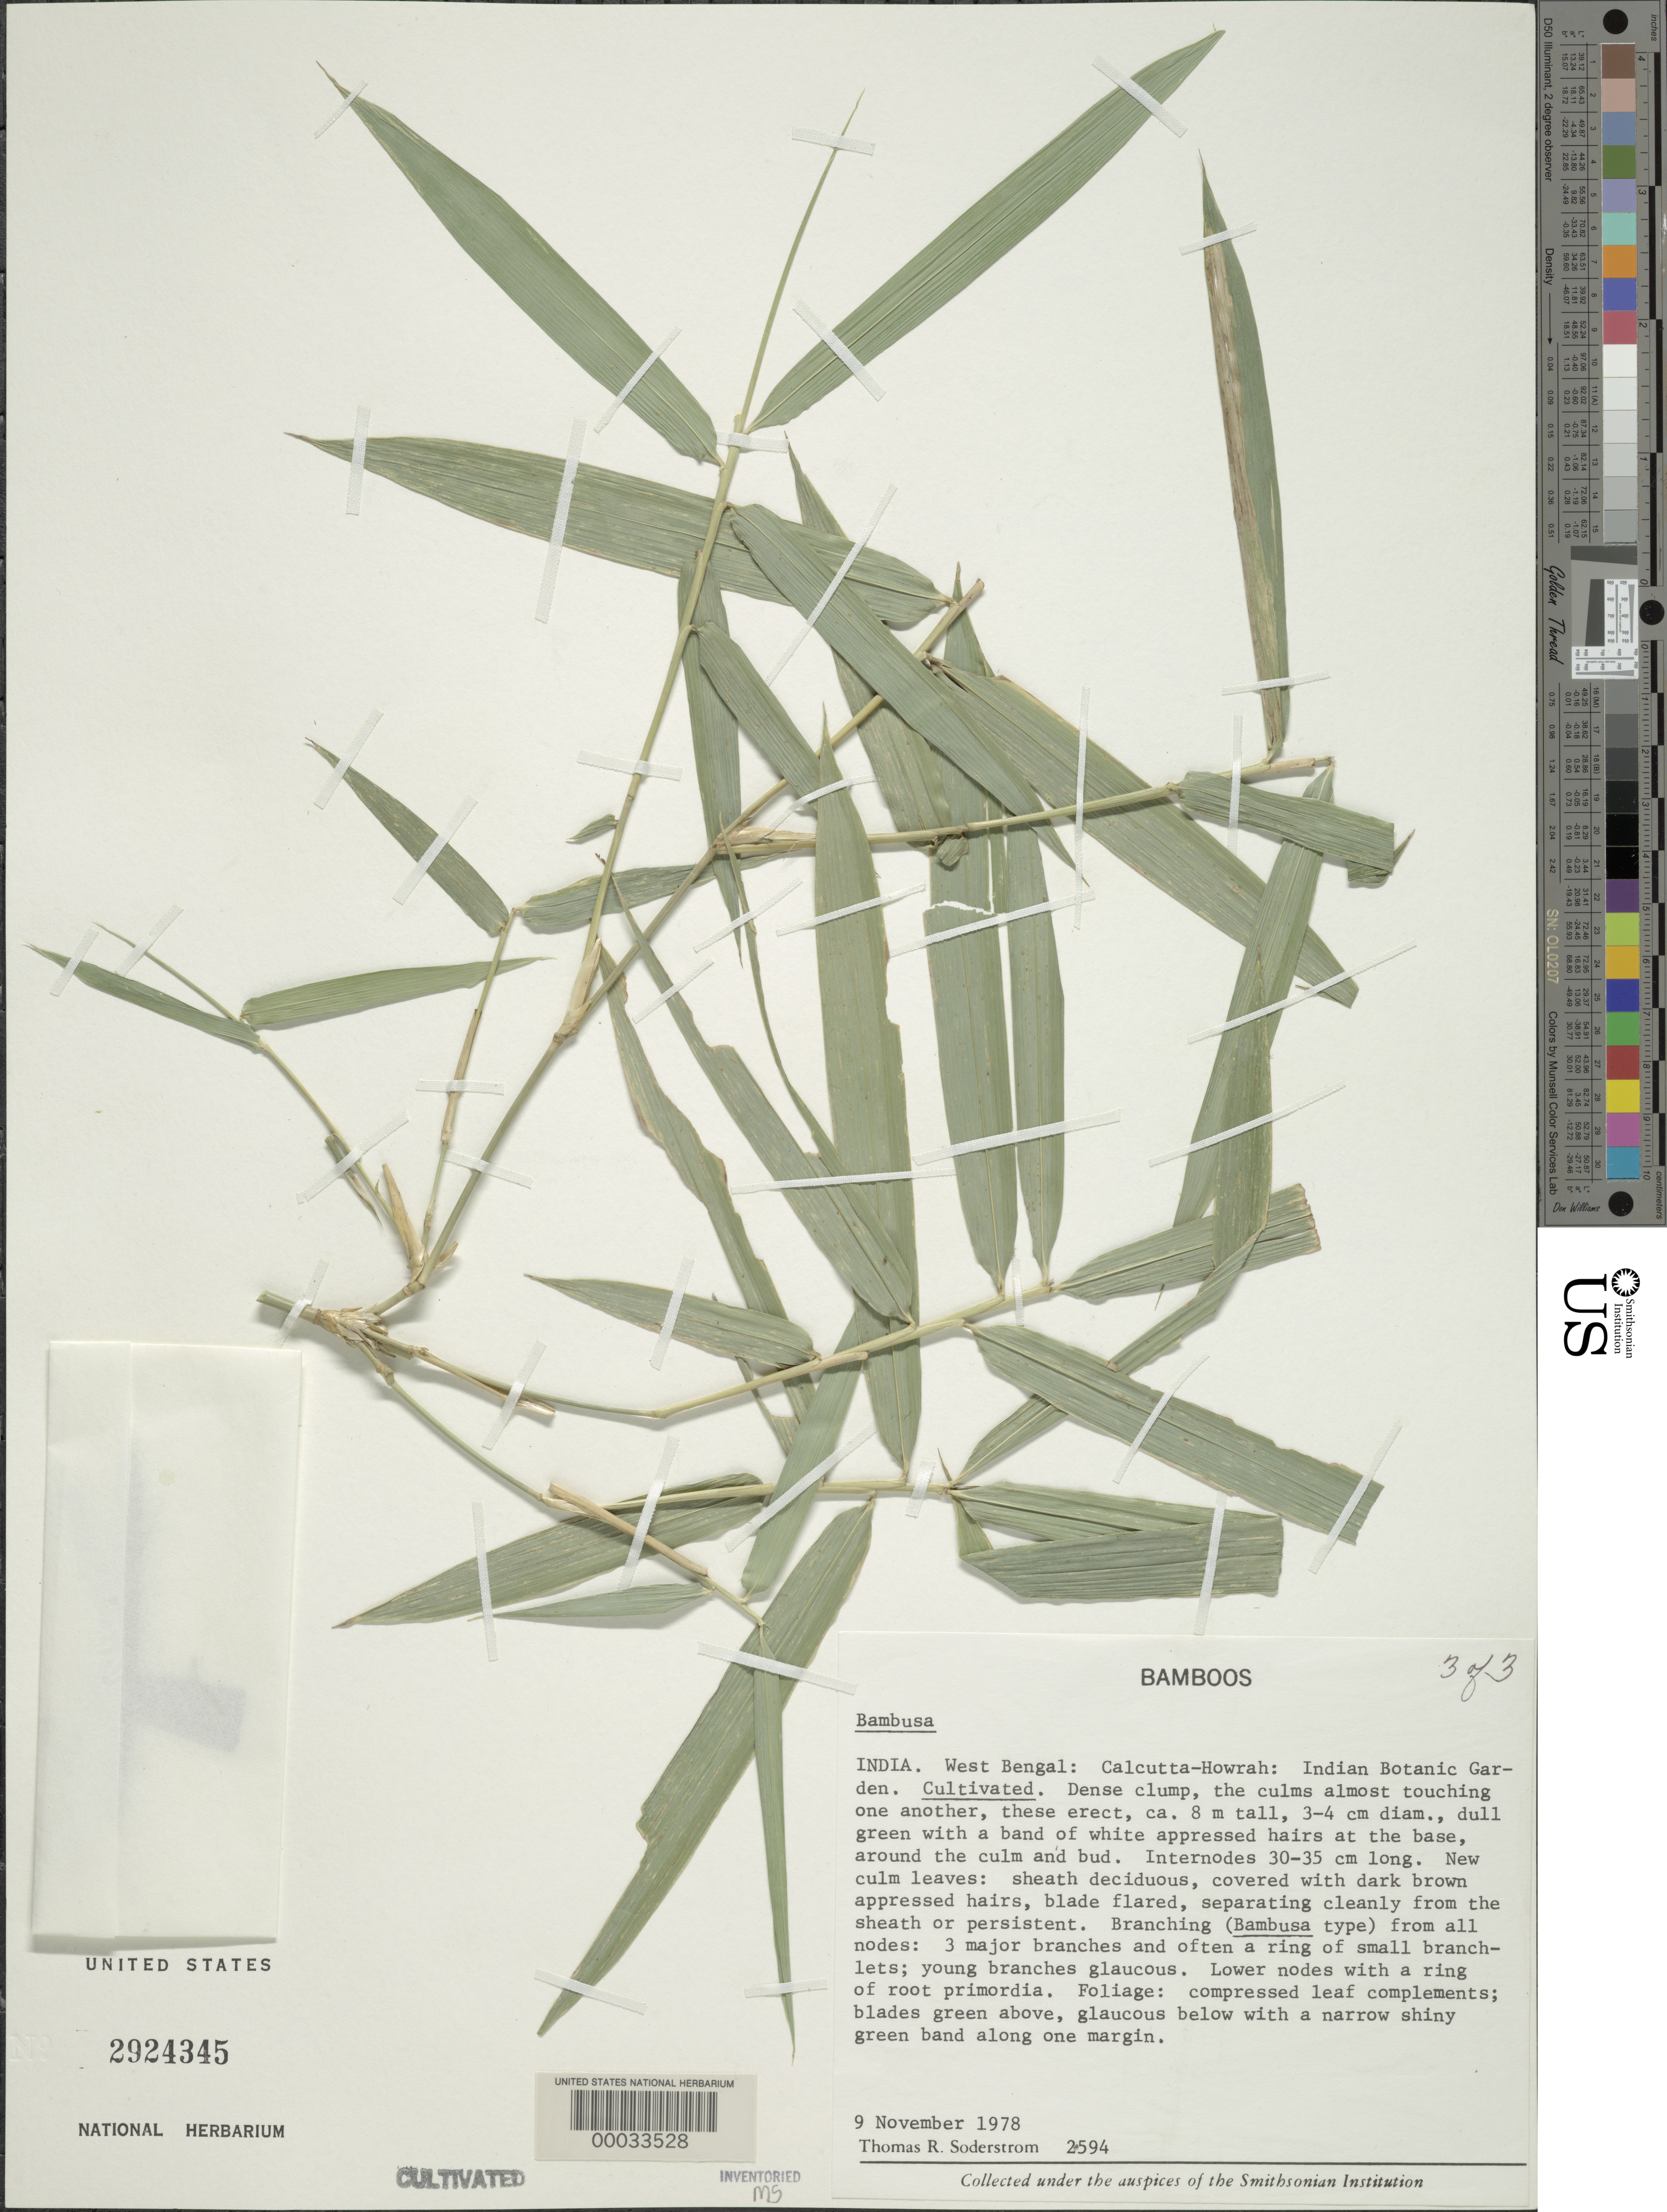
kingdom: Plantae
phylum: Tracheophyta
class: Liliopsida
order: Poales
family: Poaceae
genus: Bambusa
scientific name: Bambusa sp.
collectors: T. R. Soderstrom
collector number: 2594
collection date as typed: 09 Nov 1978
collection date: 1978-11-09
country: India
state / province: West Bengal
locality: Indian botanic garden-calcutta, howrah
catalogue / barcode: US 2924345